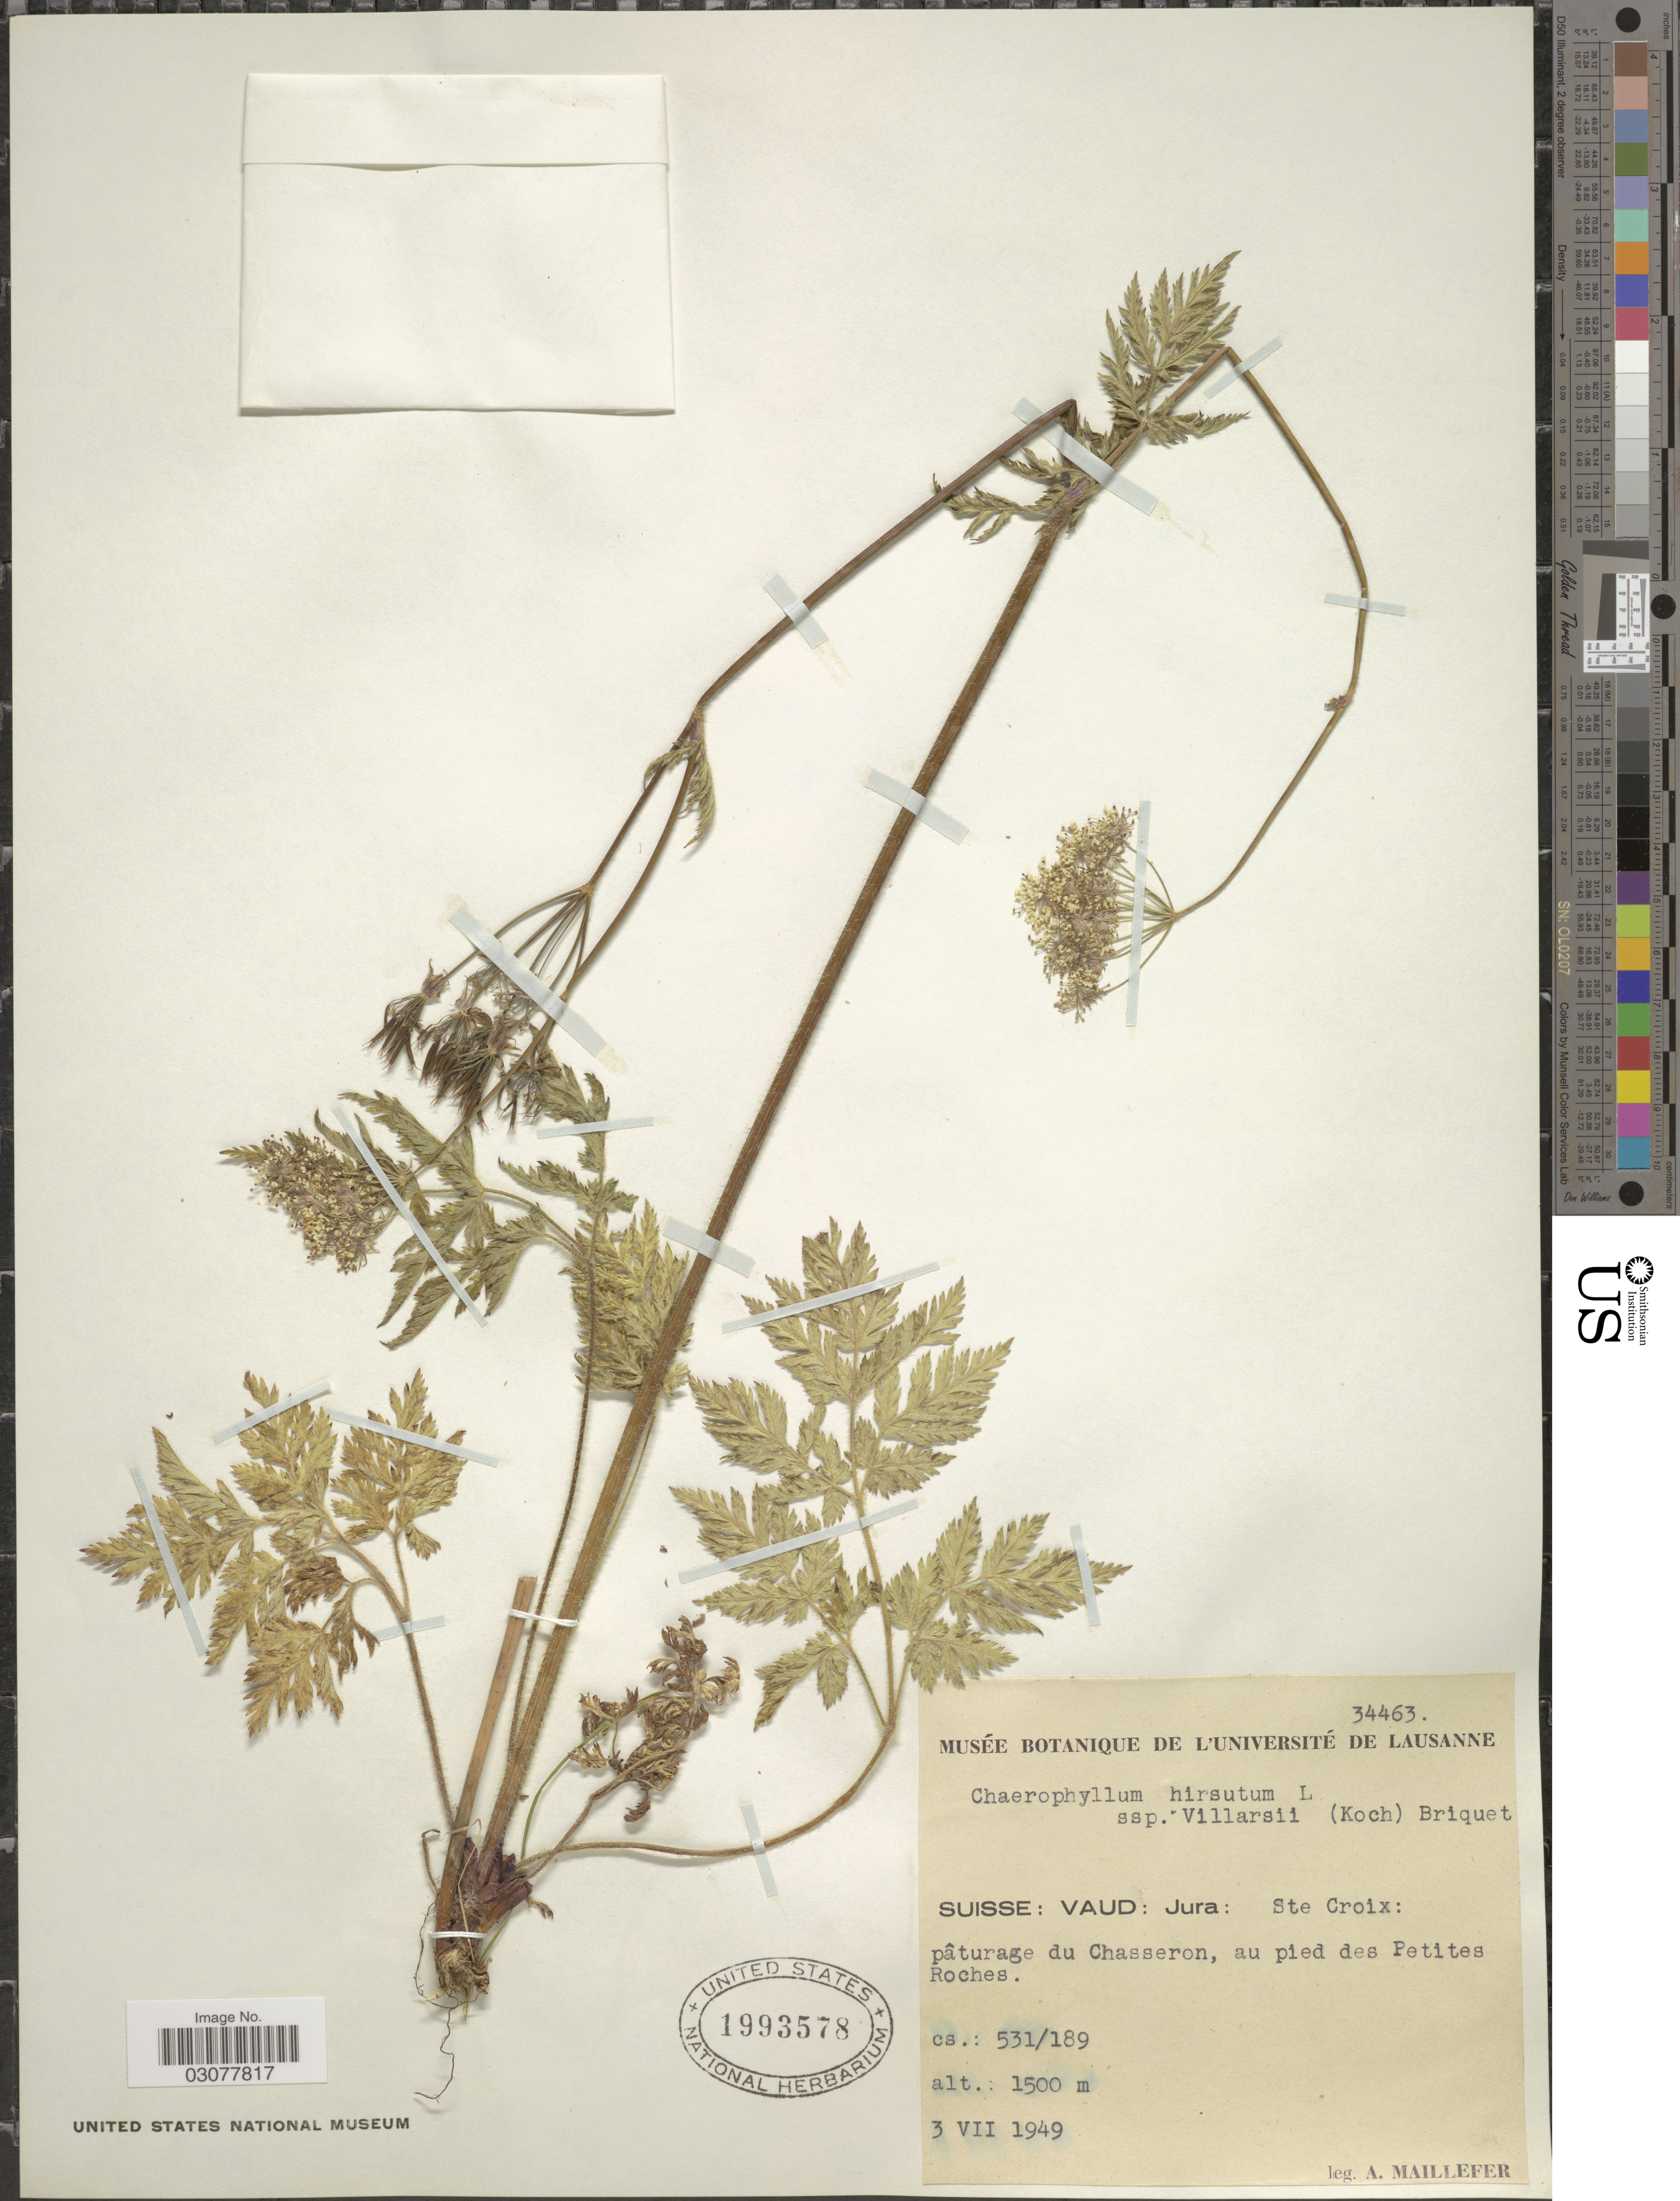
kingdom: Plantae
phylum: Tracheophyta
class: Magnoliopsida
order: Apiales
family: Apiaceae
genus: Chaerophyllum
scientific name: Chaerophyllum hirsutum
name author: L.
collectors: A. Maillefer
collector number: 34463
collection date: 1949-07-03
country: Switzerland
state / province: Vaud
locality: Suisse: Jura: Ste Croix: pâturage du Chasseron, au pied des Petites Roches. cs.: 531/189.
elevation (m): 1500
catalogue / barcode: US 1993578